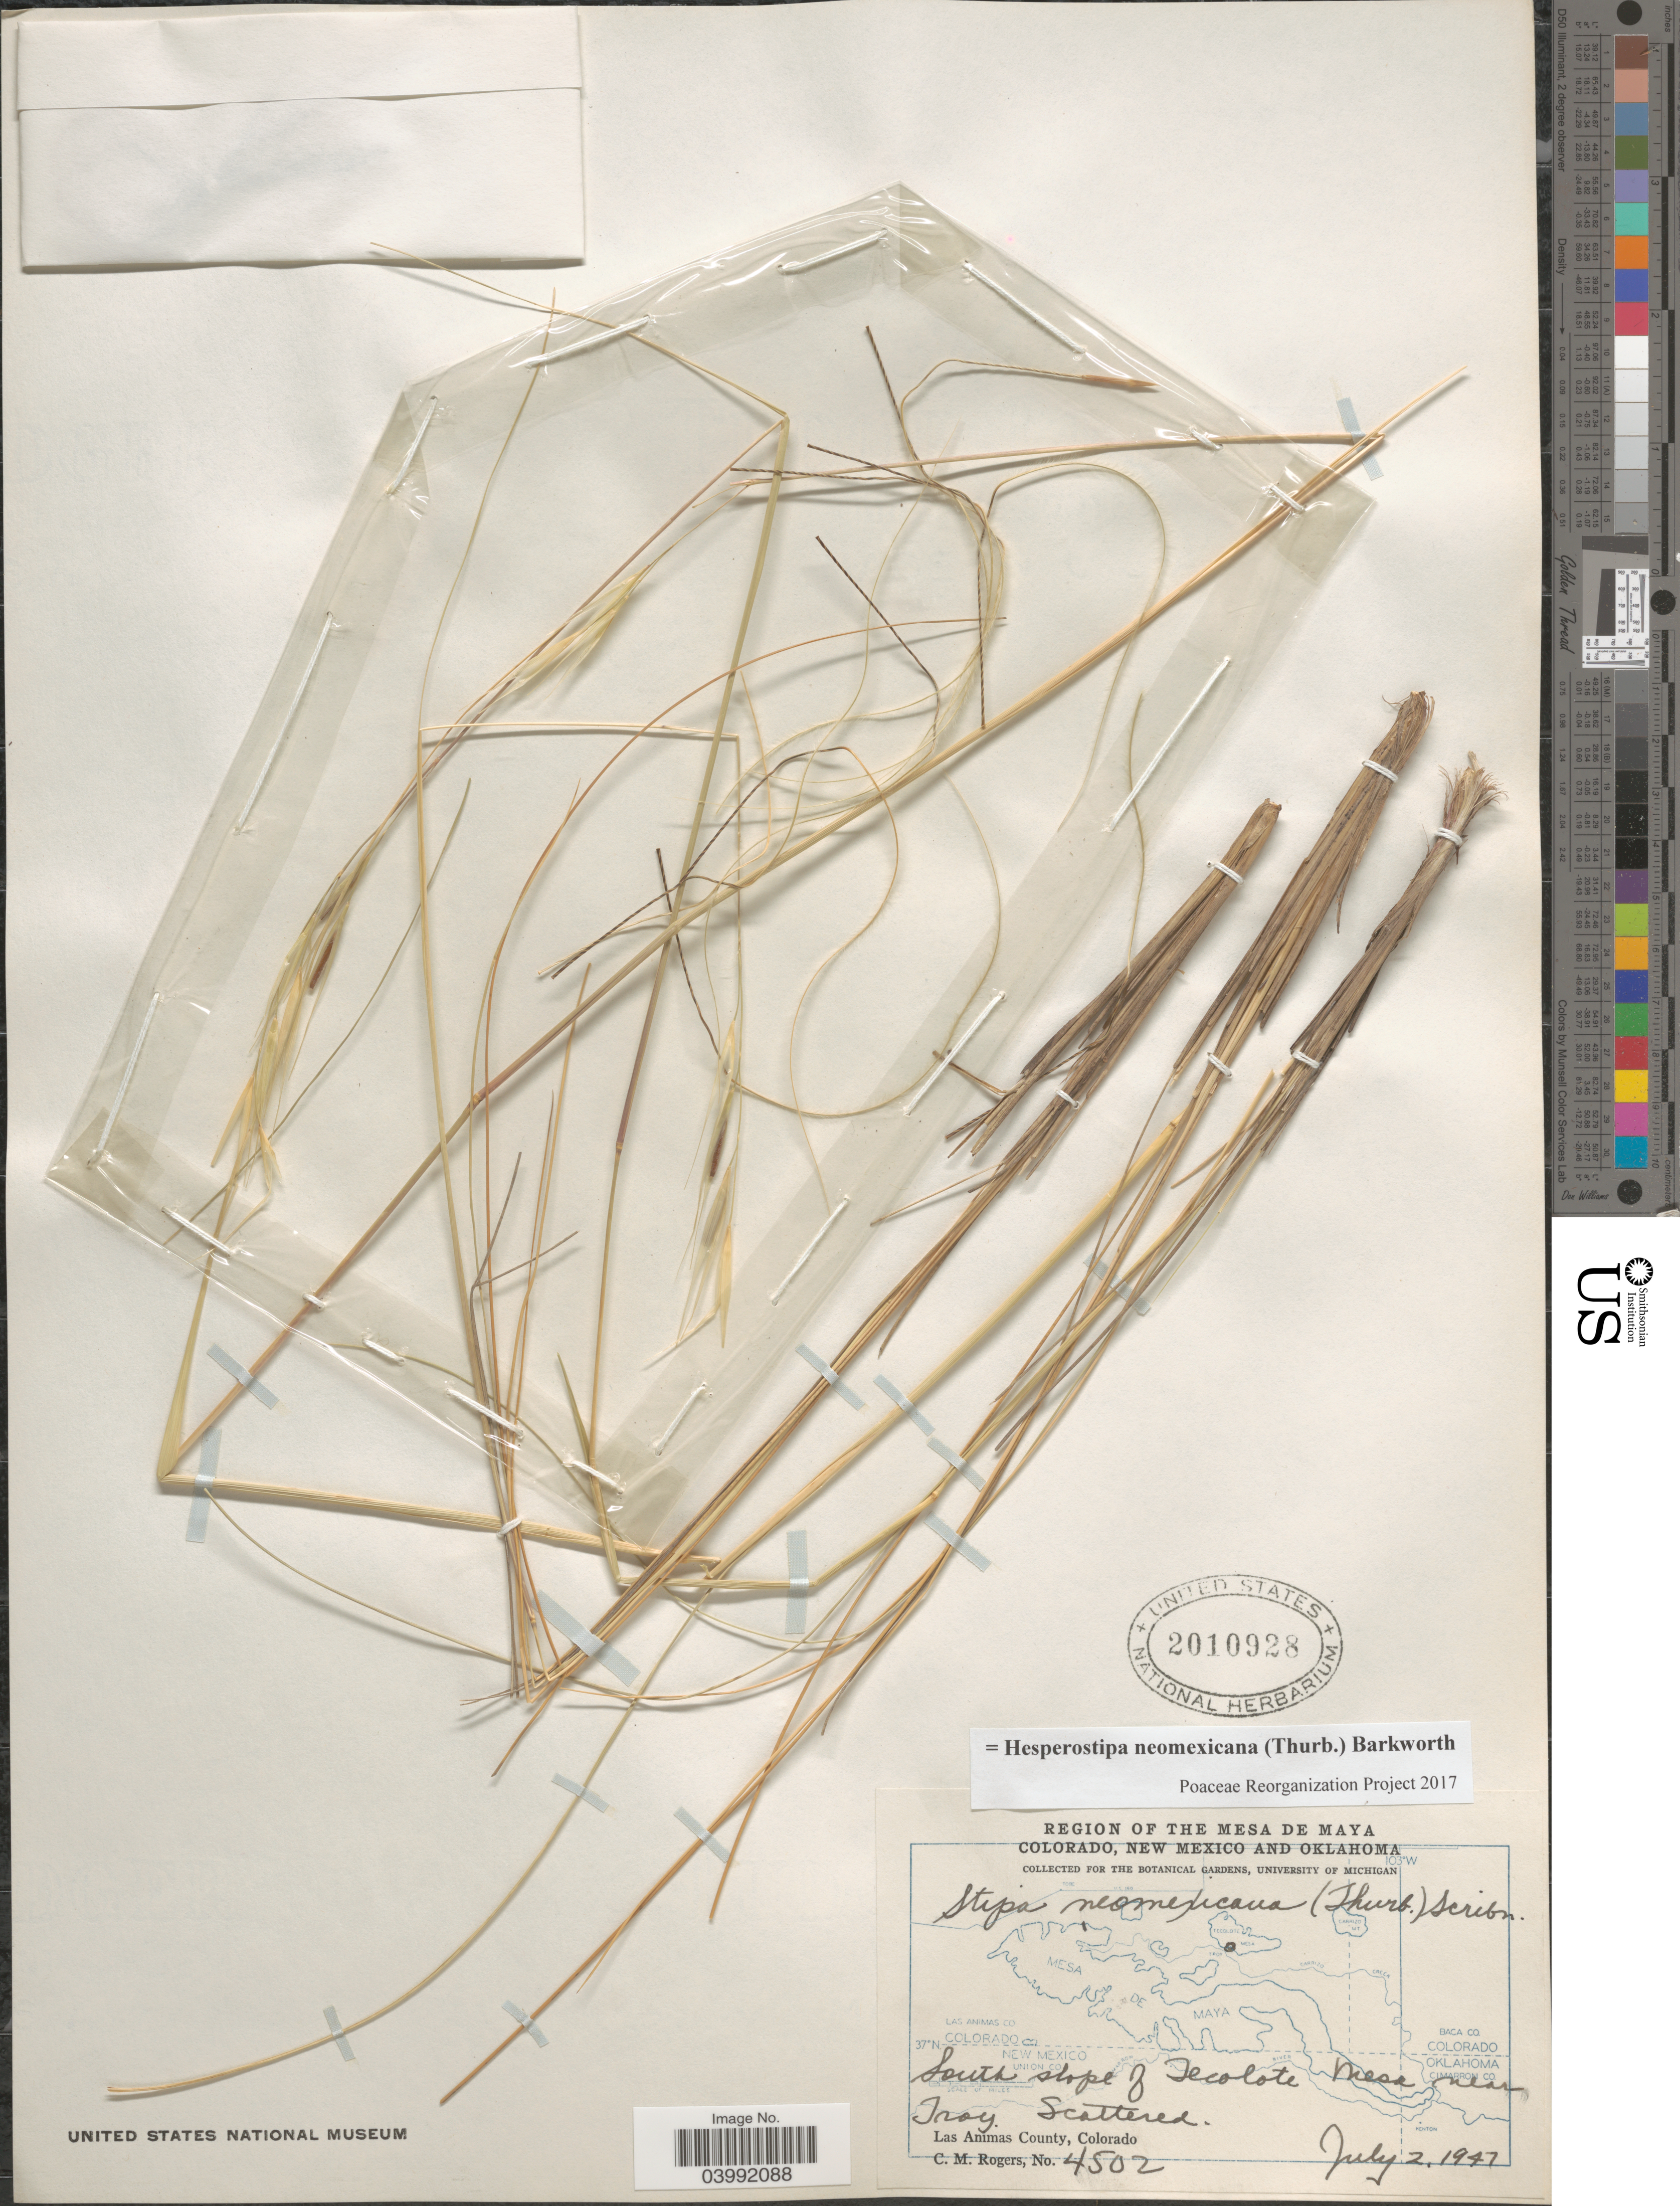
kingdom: Plantae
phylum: Tracheophyta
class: Liliopsida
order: Poales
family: Poaceae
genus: Hesperostipa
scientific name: Hesperostipa neomexicana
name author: (Thurb.) Barkworth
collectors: C. M. Rogers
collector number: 4502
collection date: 1947-07-02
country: United States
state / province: Colorado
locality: Region of the Mesa de Maya. South slope of Tecolote Mesa near Troy. Las Animas County.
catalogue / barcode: US 2010928